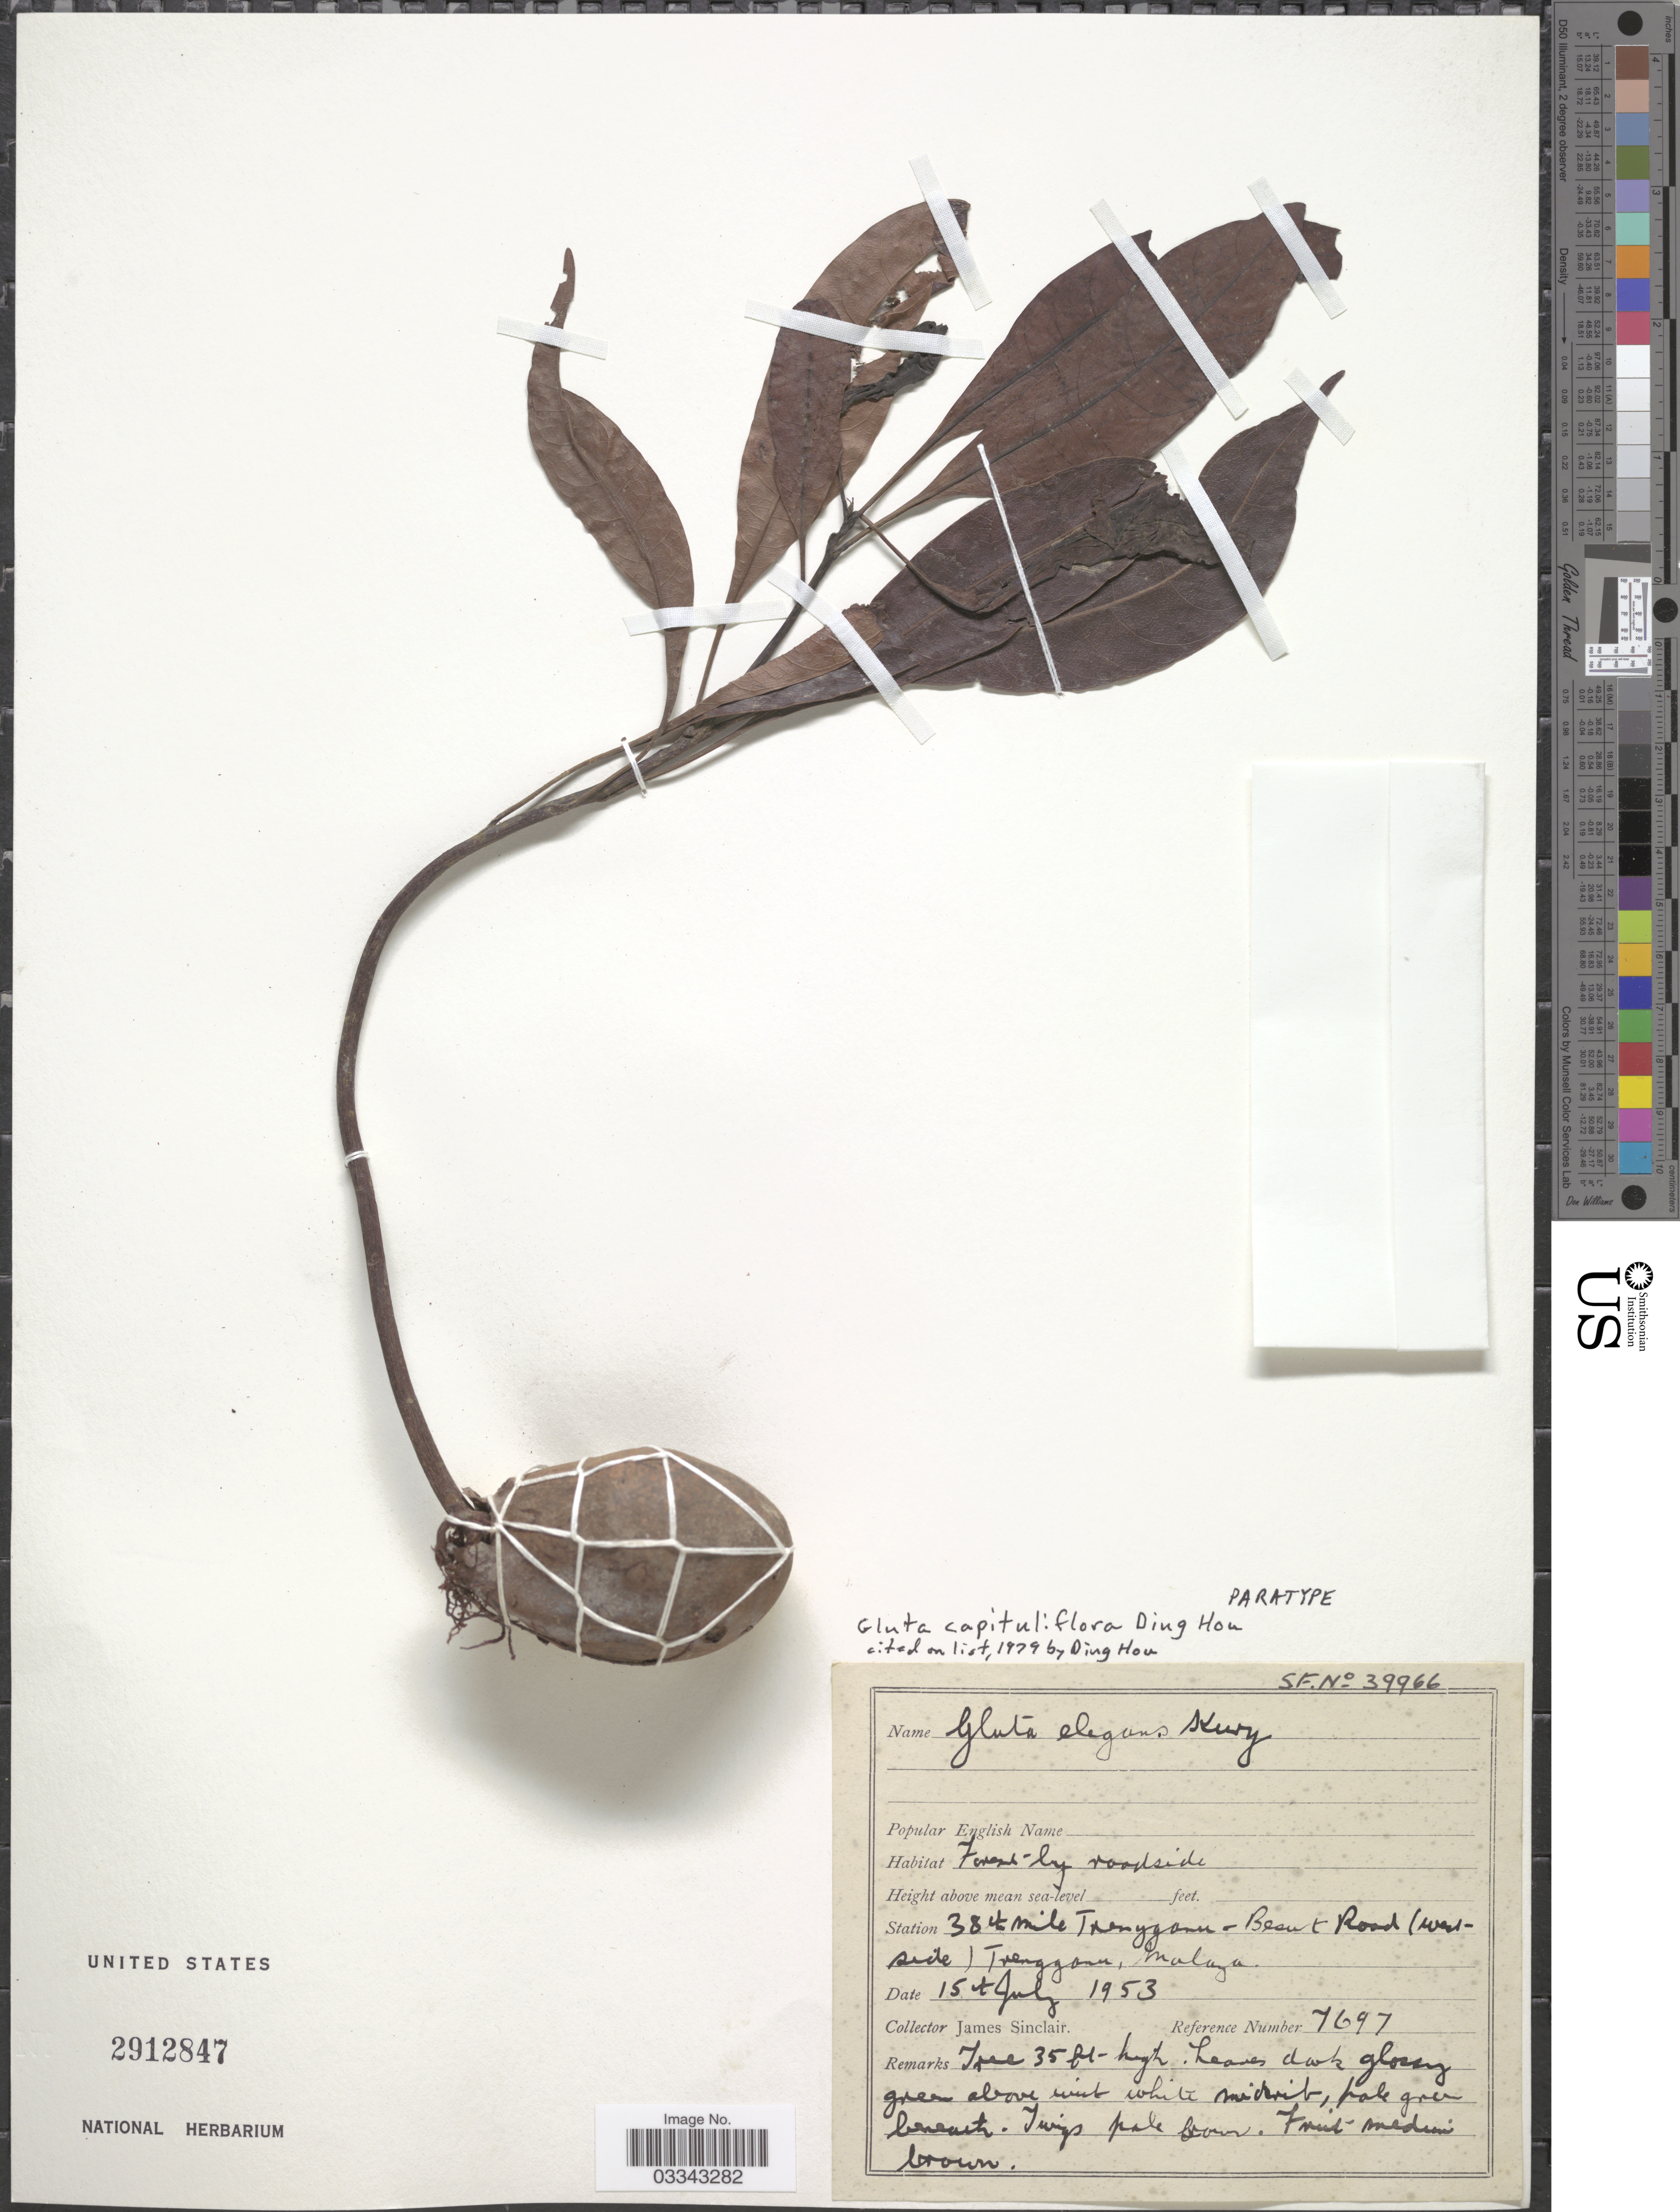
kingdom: Plantae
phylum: Tracheophyta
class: Magnoliopsida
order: Sapindales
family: Anacardiaceae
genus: Gluta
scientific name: Gluta capituliflora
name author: Ding Hou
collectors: J. Sinclair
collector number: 7697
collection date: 1953-07-15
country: Malaysia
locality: Station 38th mile Trengganu - Besut Road (west-side) Trengganu, Malaya.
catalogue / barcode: US 2912847